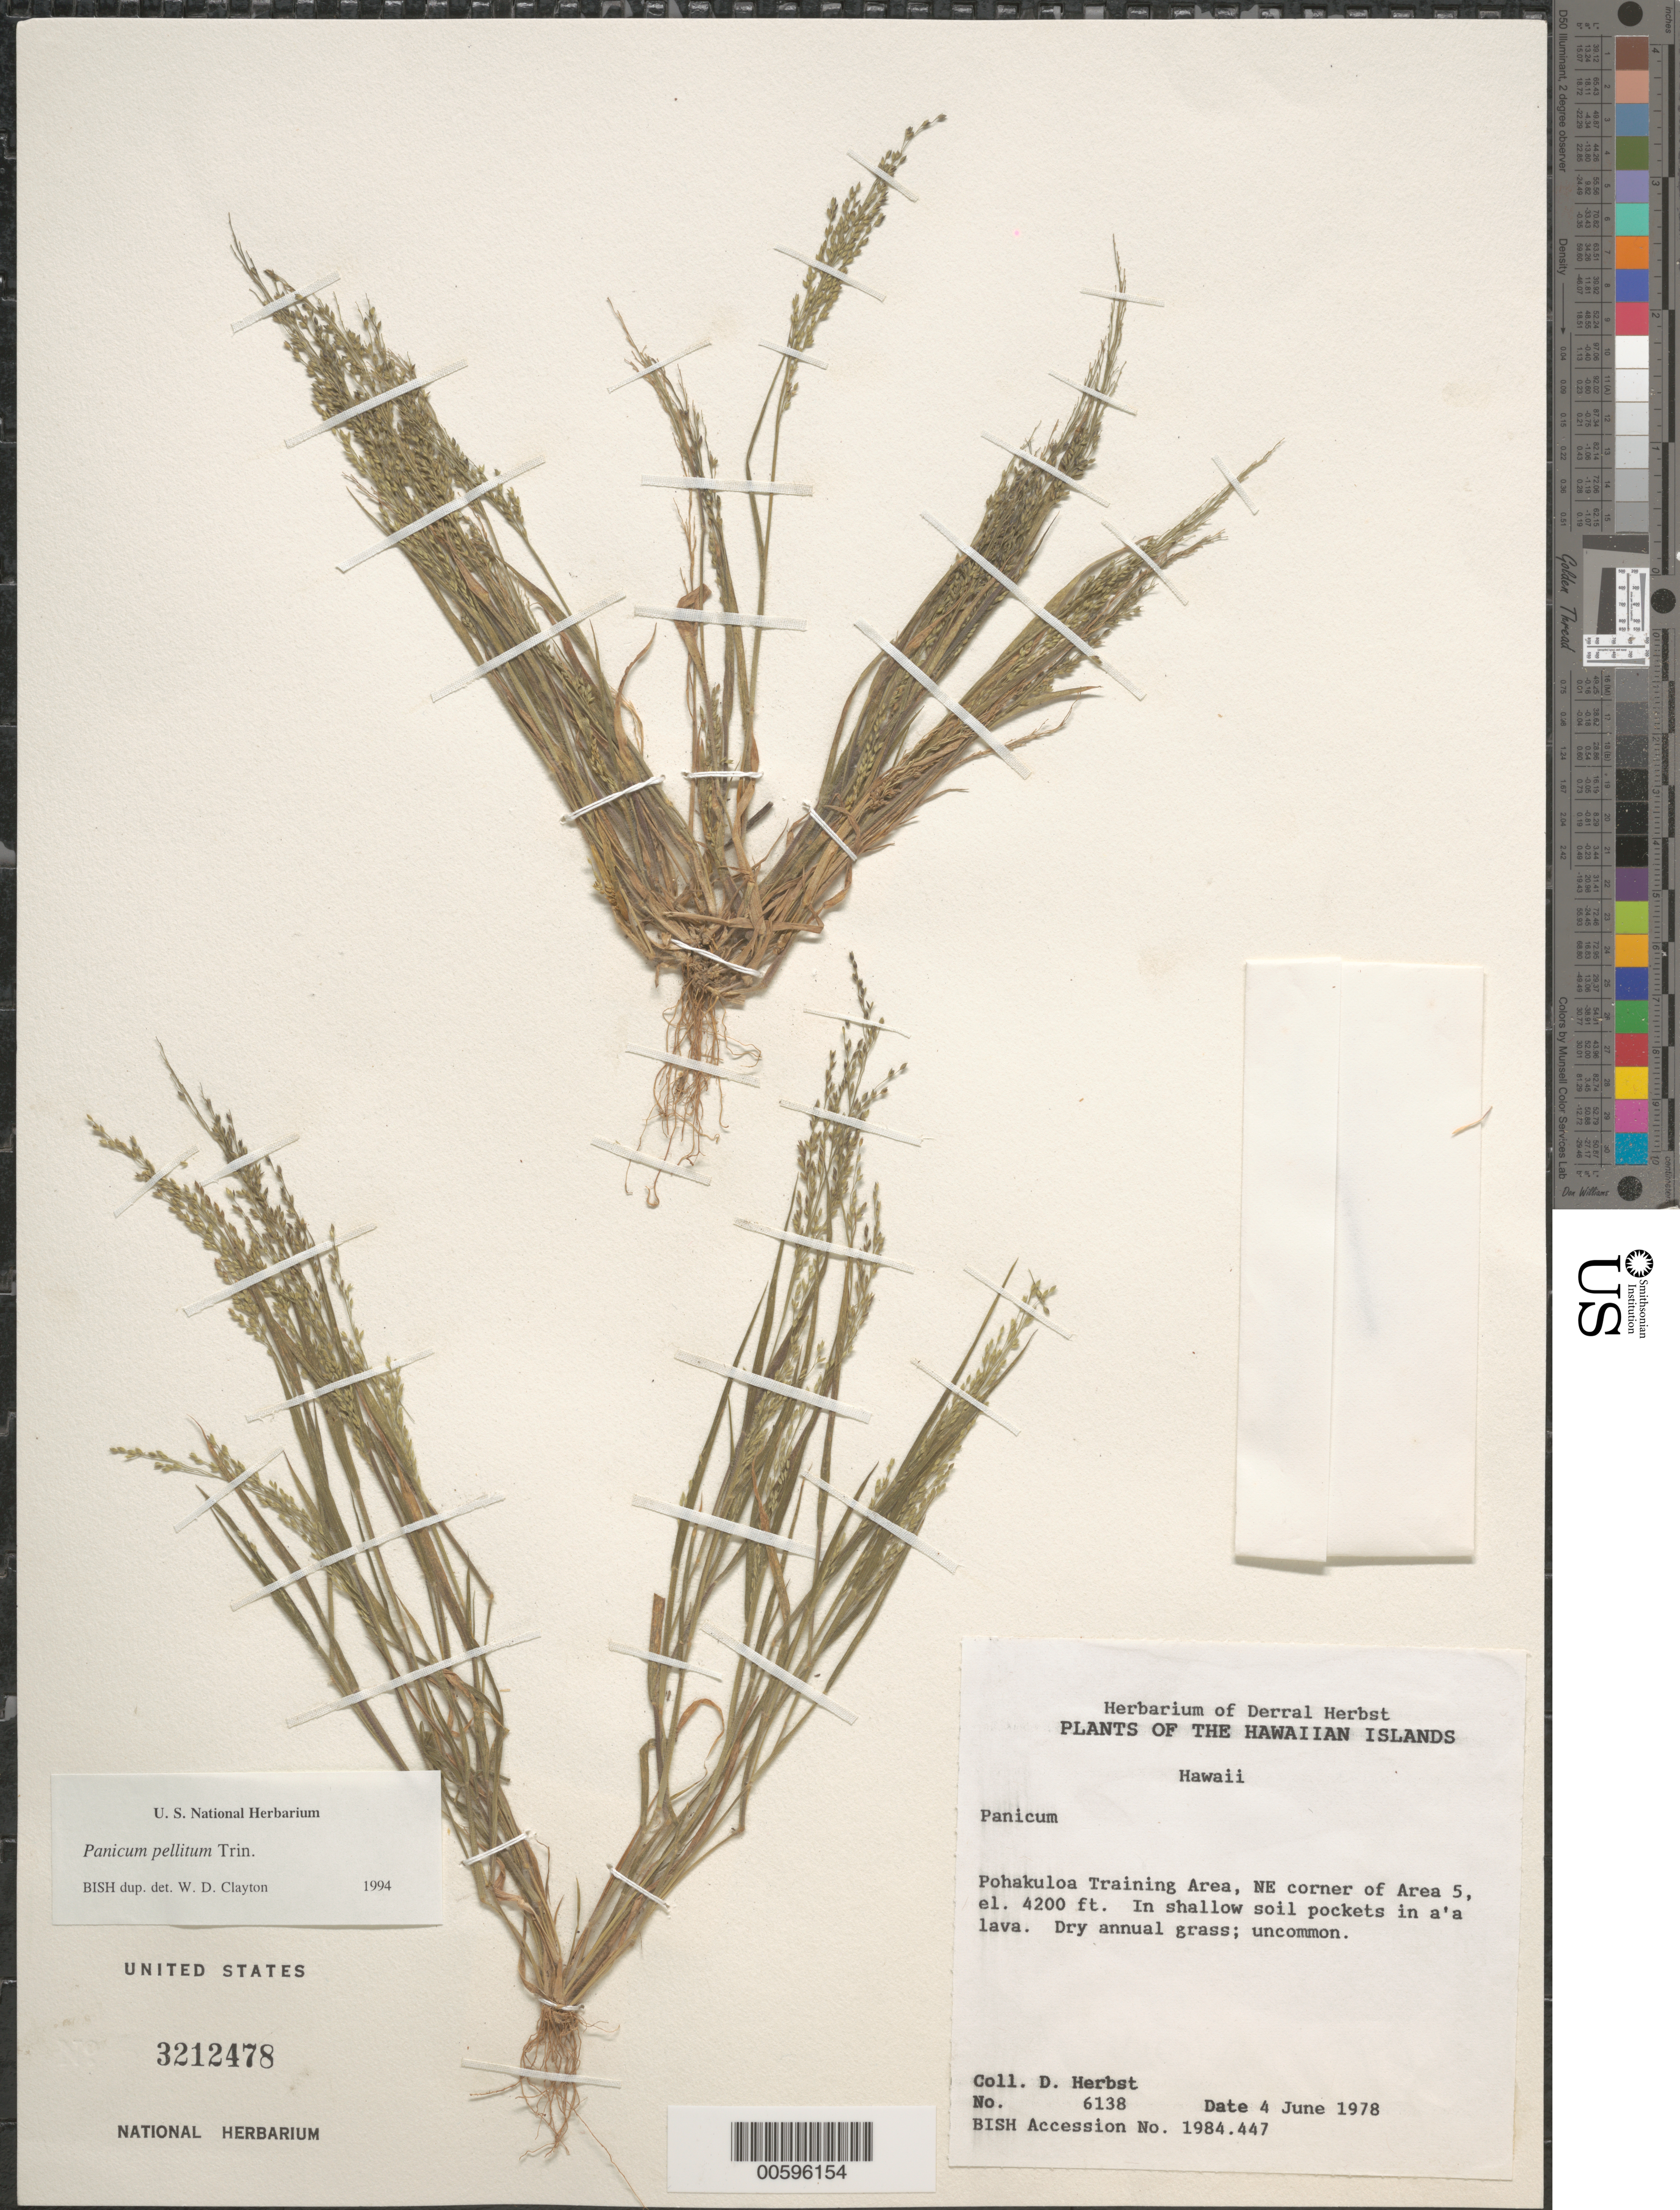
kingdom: Plantae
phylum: Tracheophyta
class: Liliopsida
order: Poales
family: Poaceae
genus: Panicum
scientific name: Panicum pellitum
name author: Trin.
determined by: Clayton, W. D.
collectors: D. R. Herbst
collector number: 6138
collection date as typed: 4 Jun 1978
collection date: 1978-06-04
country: United States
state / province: Hawaii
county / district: Hawaii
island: Hawaii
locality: Pohakuloa Training Area, NE corner of Area 5.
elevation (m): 1280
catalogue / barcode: US 3212478